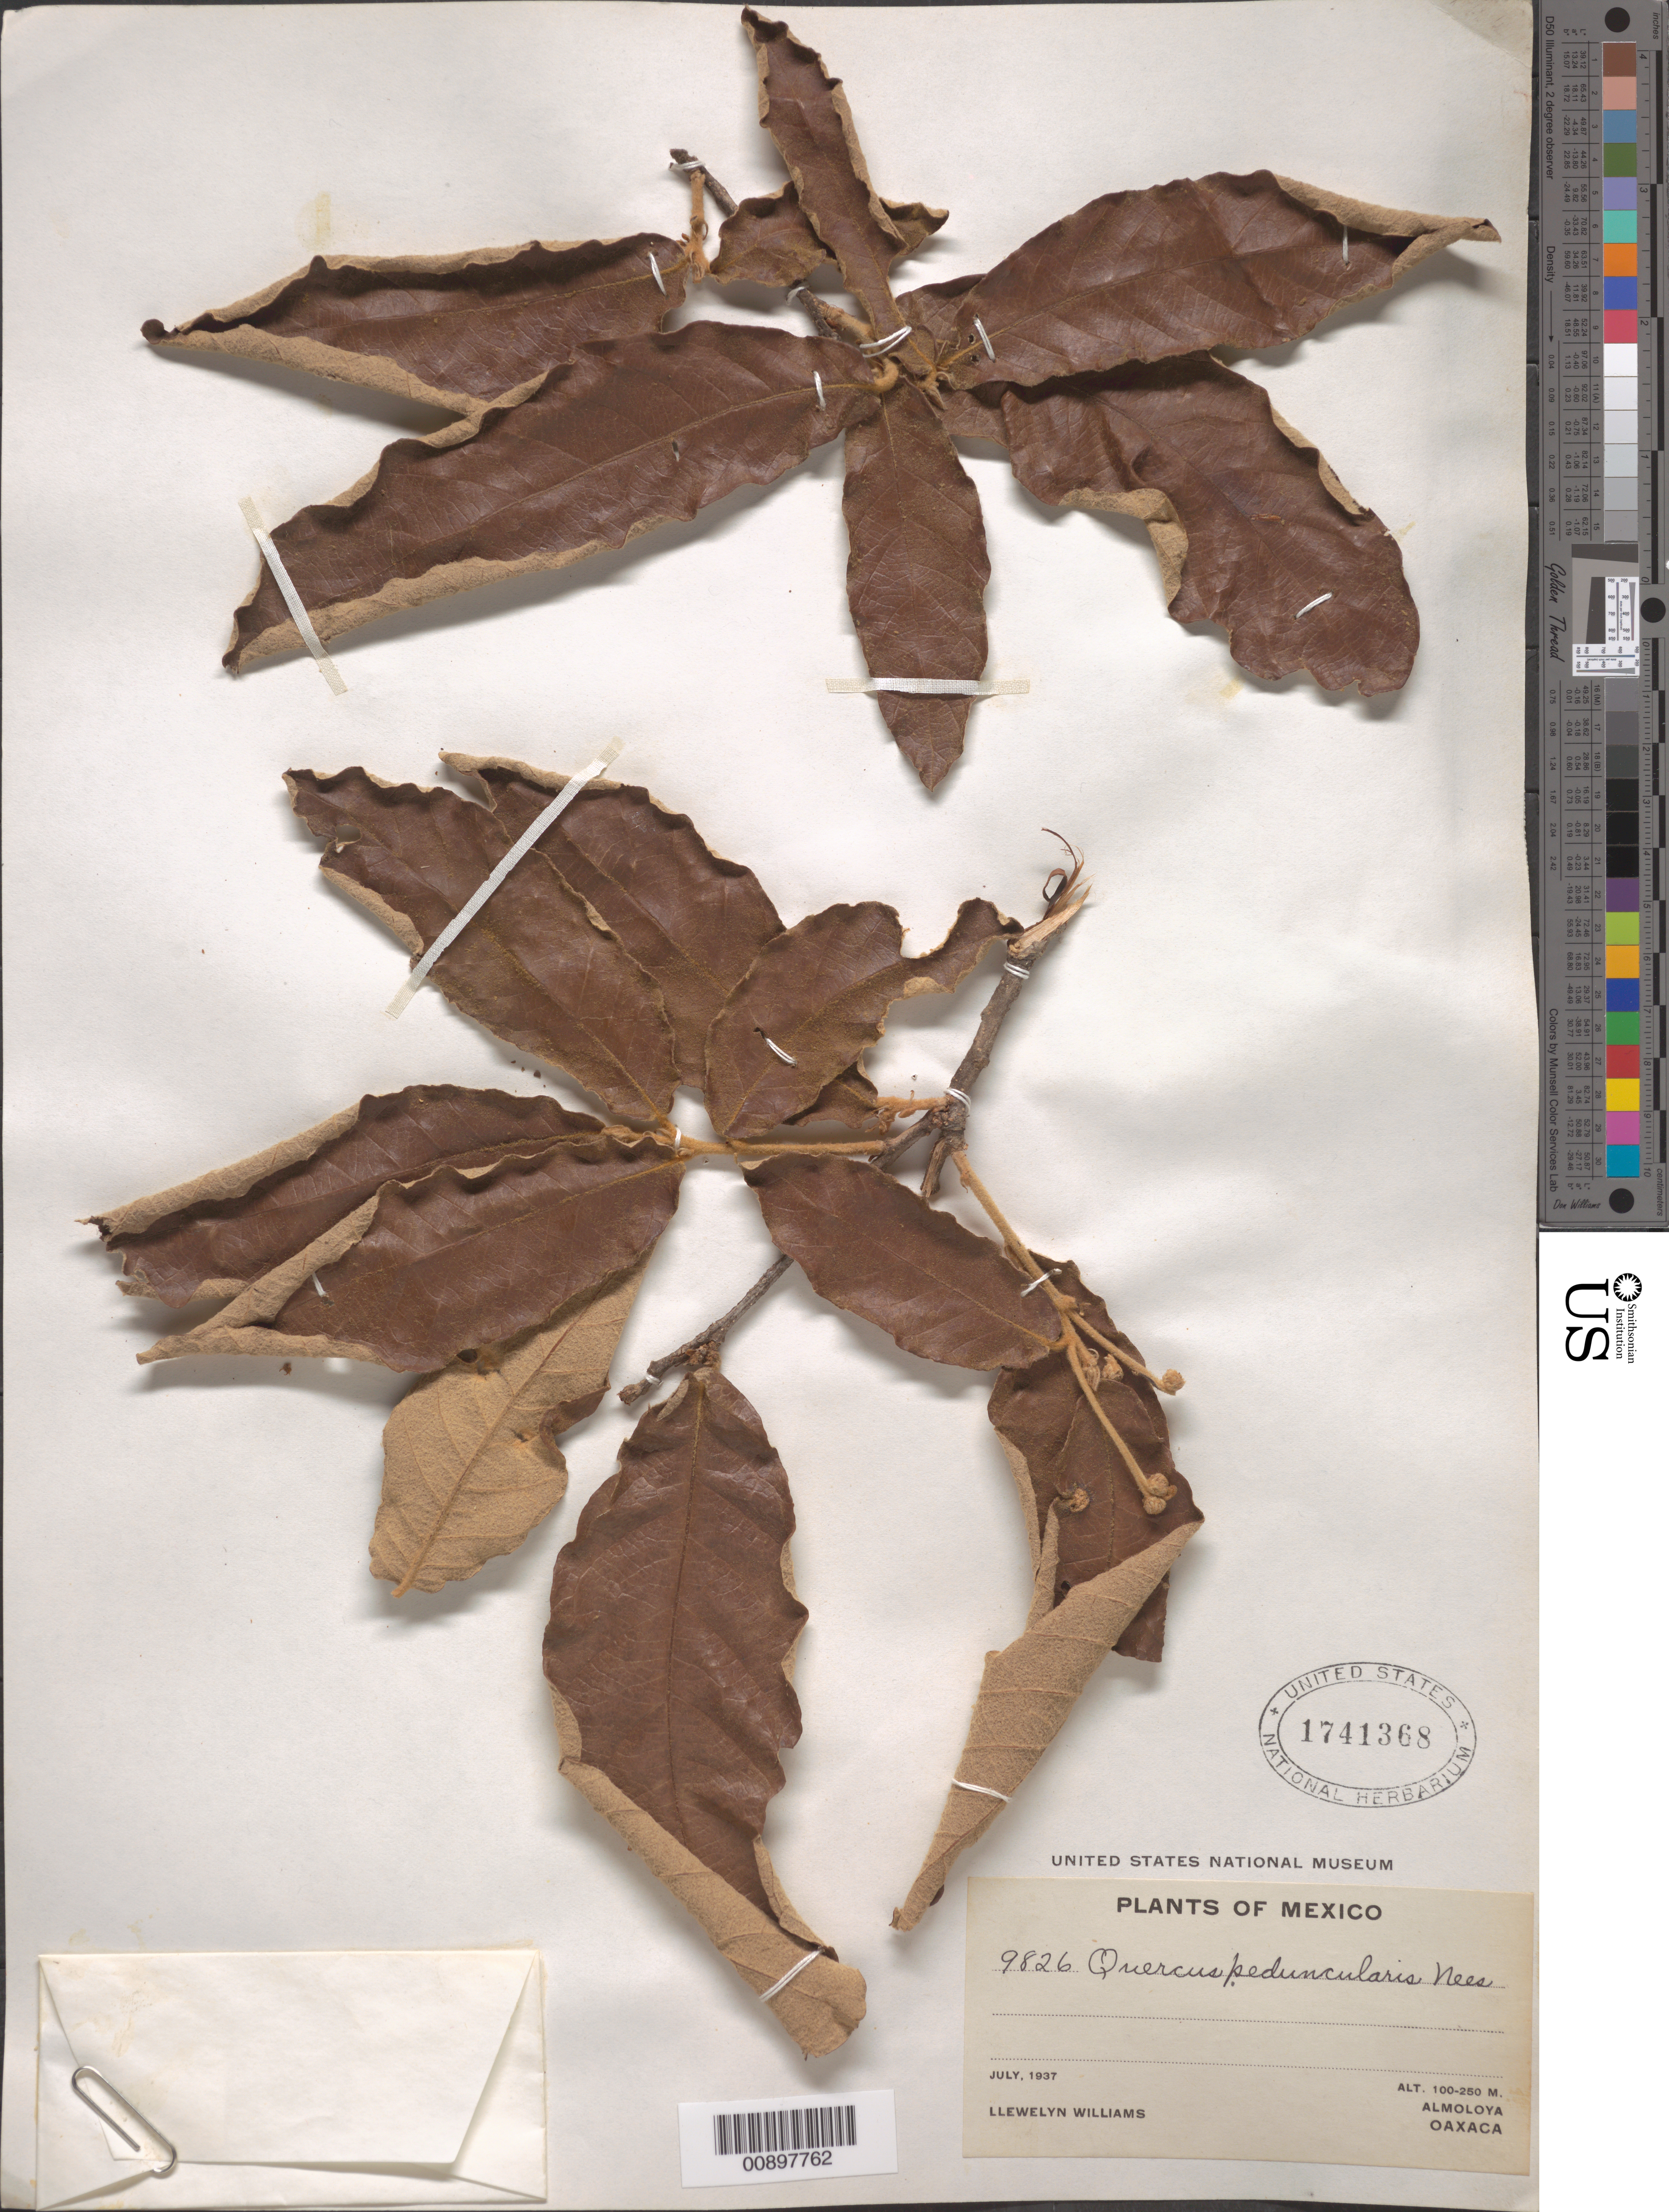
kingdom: Plantae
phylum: Tracheophyta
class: Magnoliopsida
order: Fagales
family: Fagaceae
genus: Quercus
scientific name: Quercus peduncularis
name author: Née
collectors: L. Williams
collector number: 9826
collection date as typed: Jul 1937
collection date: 1937-07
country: Mexico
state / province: Oaxaca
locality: Almoloya, Oaxaca.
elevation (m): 250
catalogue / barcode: US 1741368